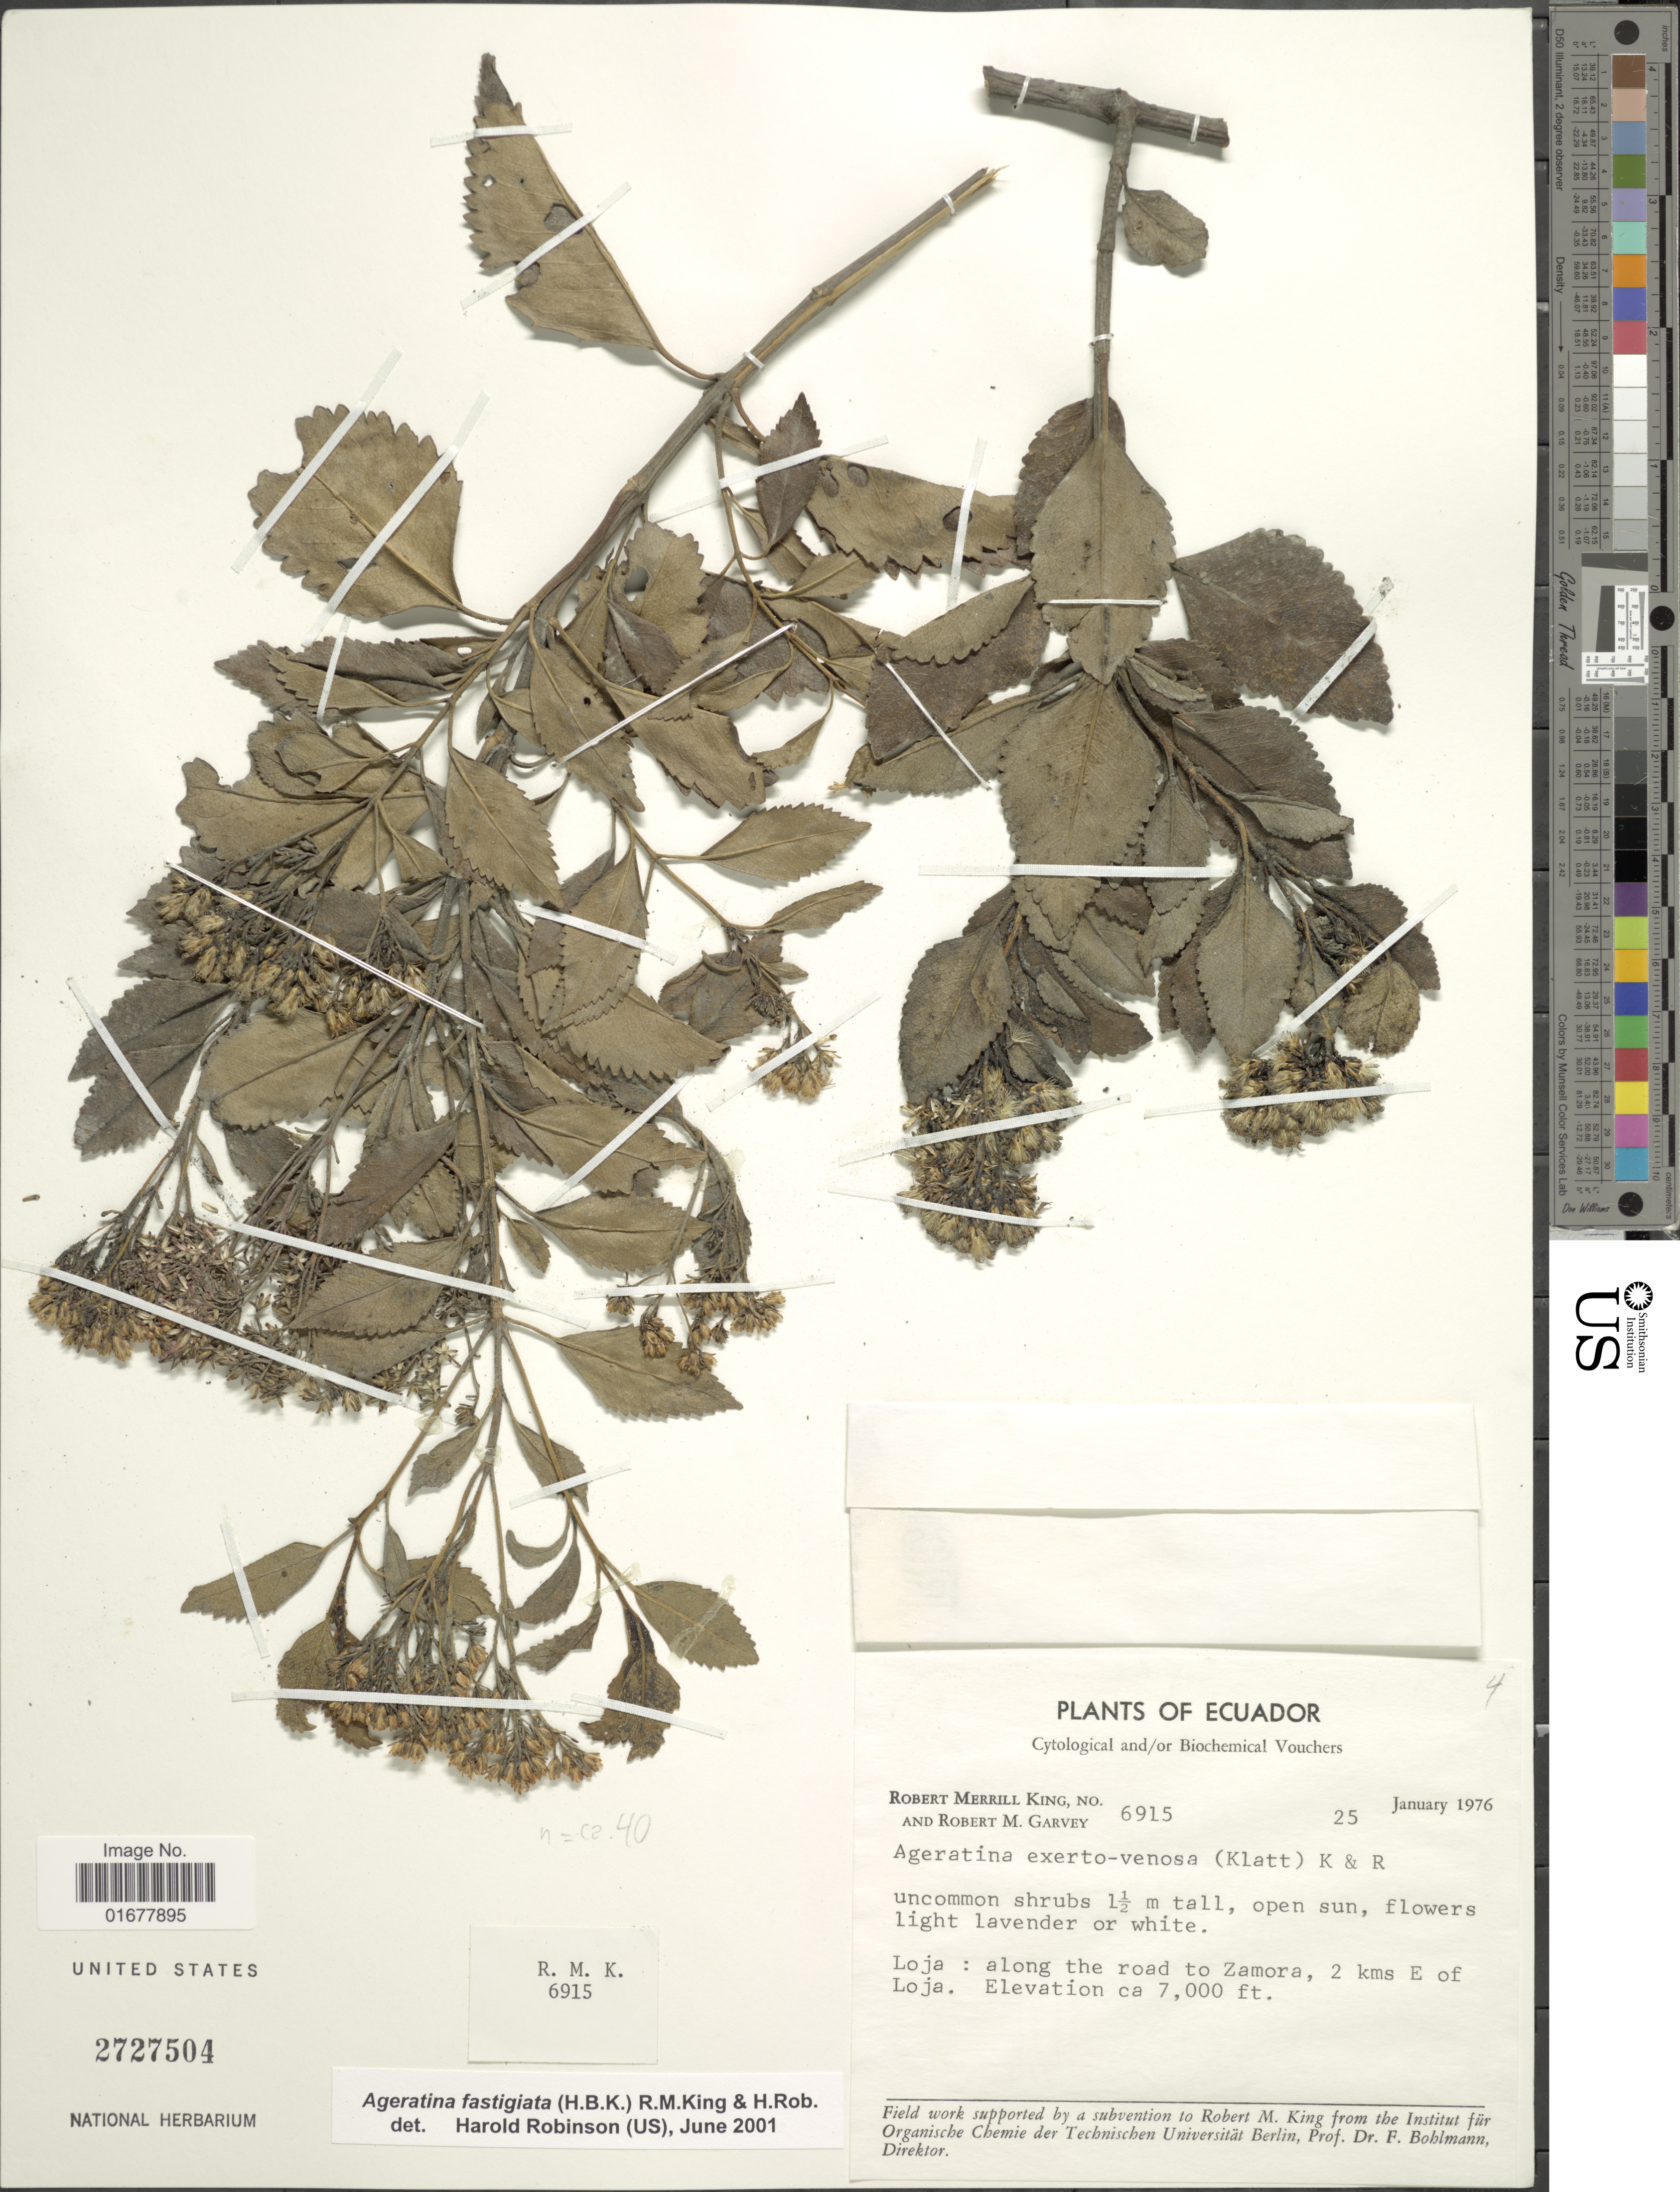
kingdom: Plantae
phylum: Tracheophyta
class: Magnoliopsida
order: Asterales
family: Asteraceae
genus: Ageratina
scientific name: Ageratina exserto-venosa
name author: (Klatt) R.M. King & H. Rob.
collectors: R. M. King & R. Garvey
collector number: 6915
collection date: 1976-01-25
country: Ecuador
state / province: Loja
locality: Loja: along the road to Zamora, 2 kms E of Loja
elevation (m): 2134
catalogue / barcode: US 2727504